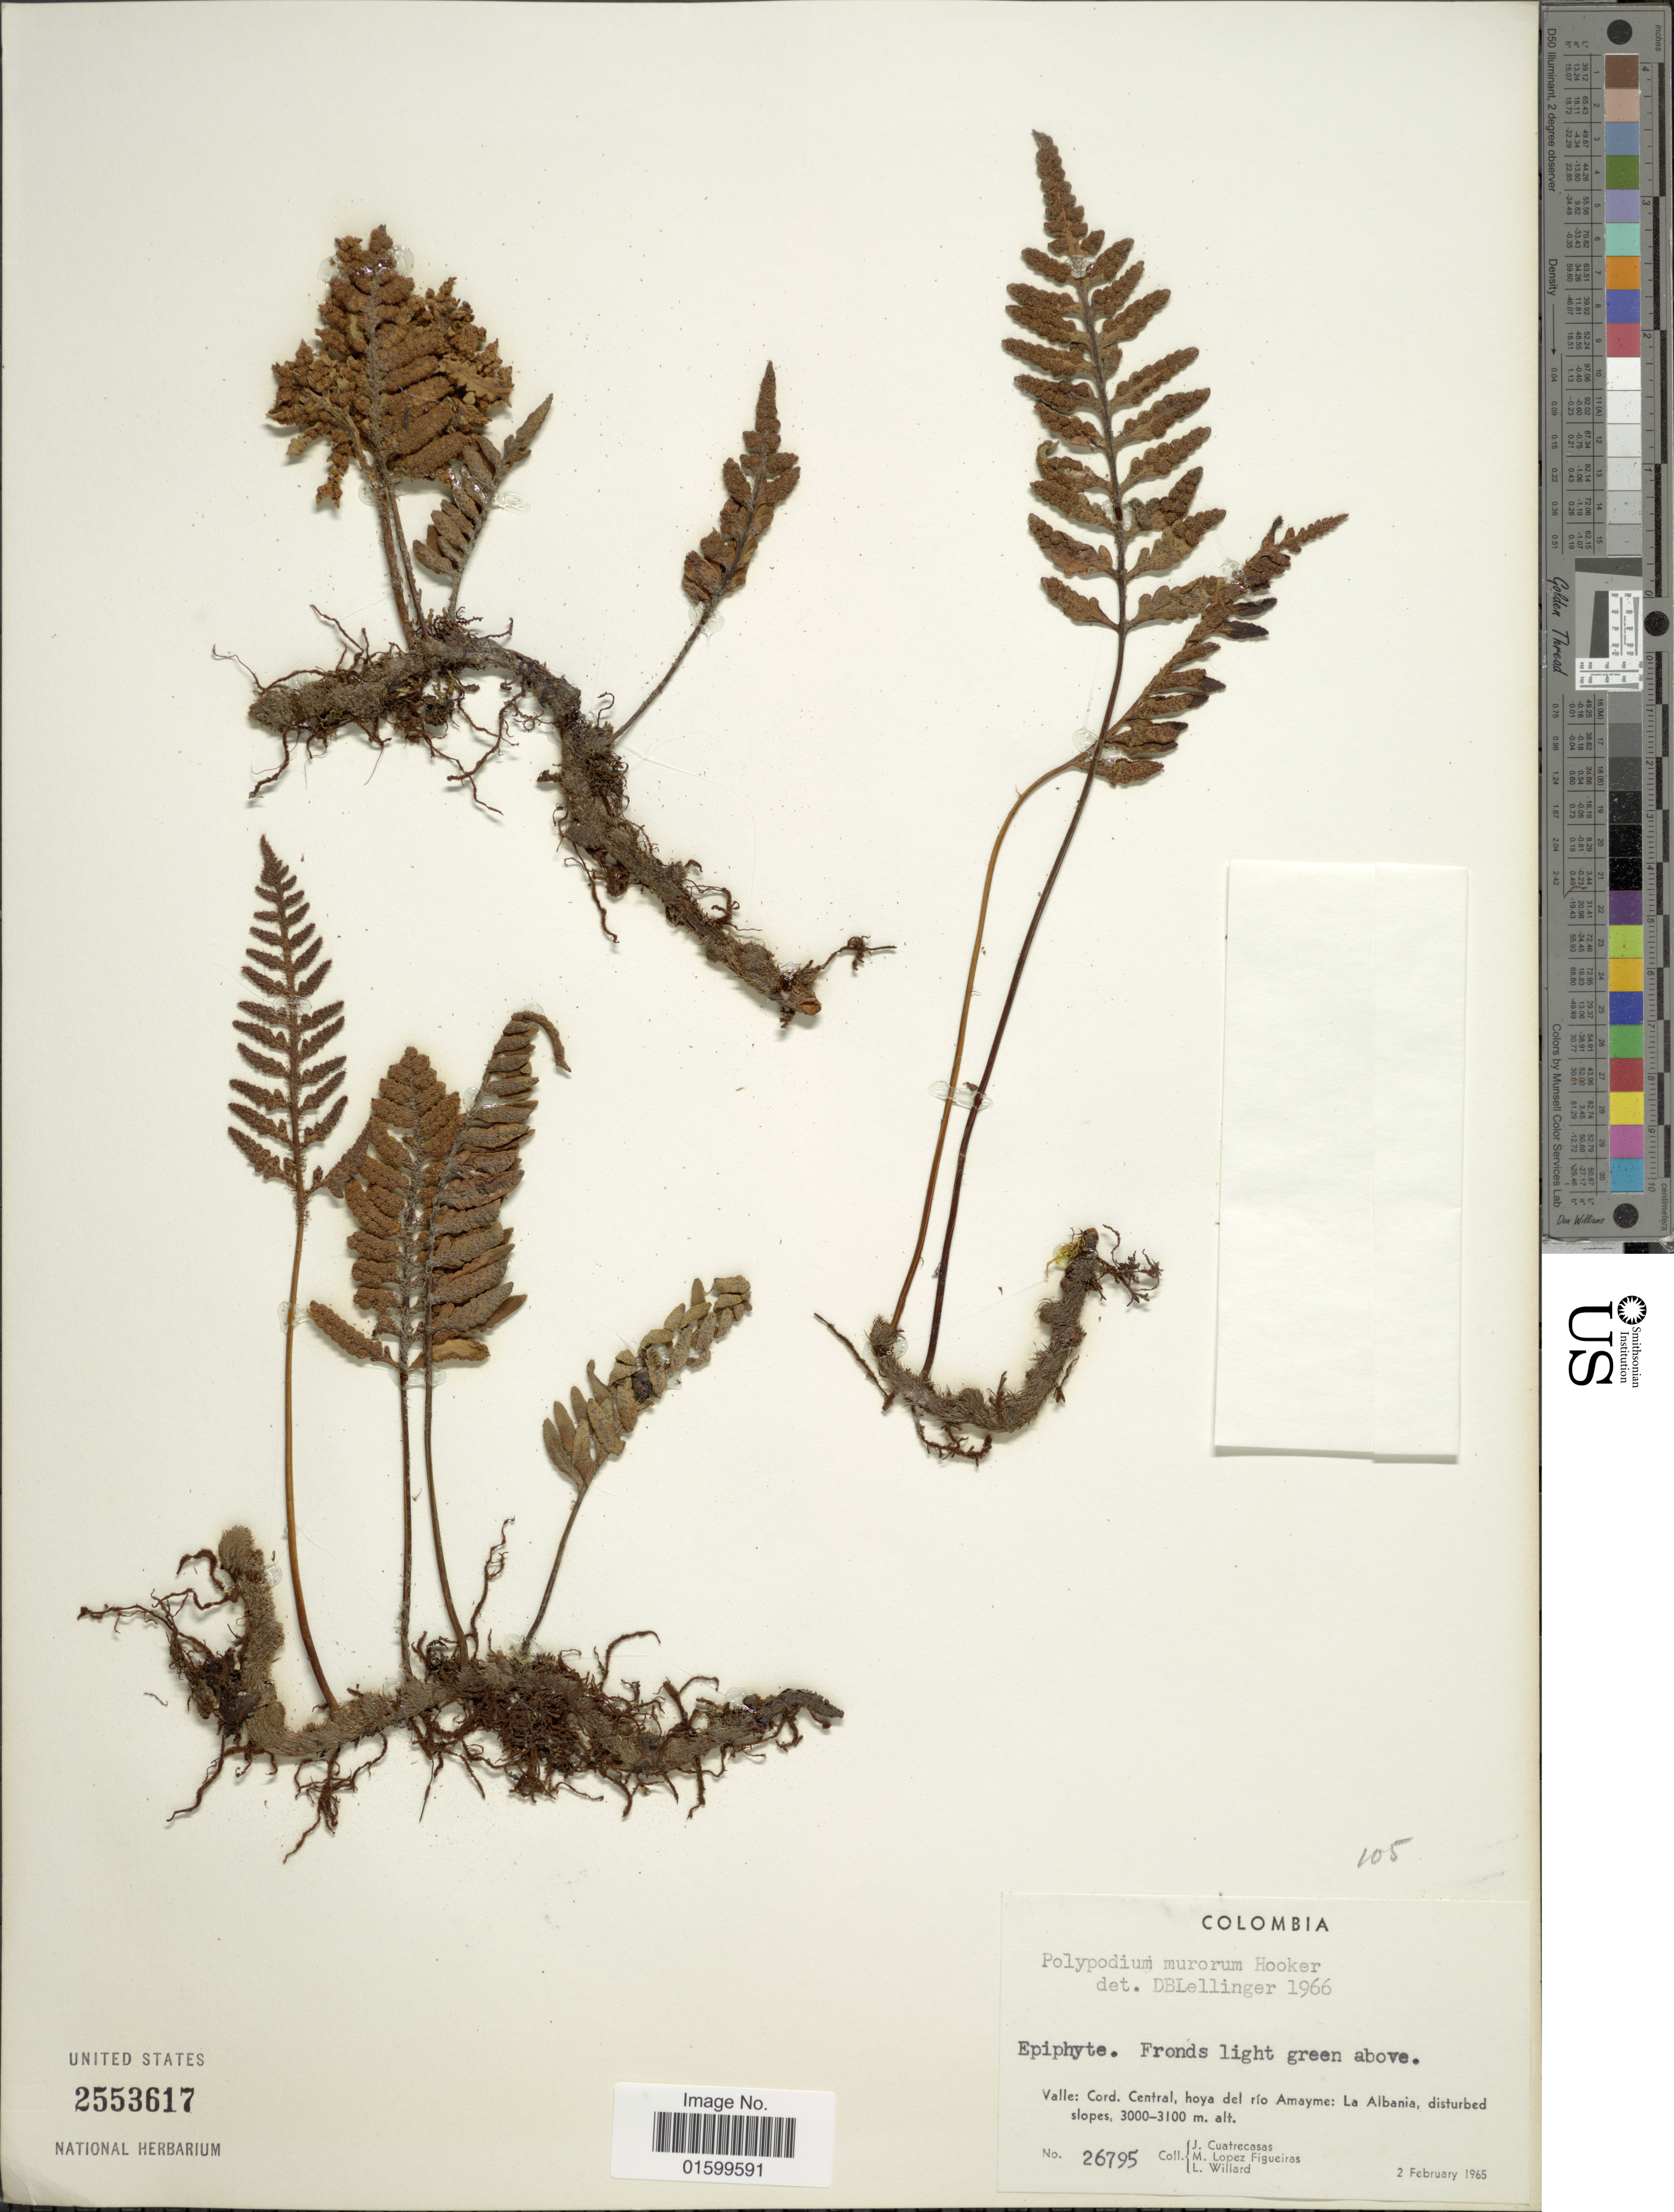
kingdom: Plantae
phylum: Tracheophyta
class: Polypodiopsida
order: Polypodiales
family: Polypodiaceae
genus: Pleopeltis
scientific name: Pleopeltis murorum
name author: (Hook.) A.R. Sm. & Tejero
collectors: J. Cuatrecasas, M. López Figueiras & L. Willard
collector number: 26795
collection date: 1965-02-02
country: Colombia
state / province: Valle del Cauca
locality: Valle: Cord. Central, hoya del rio Amayme: La Albania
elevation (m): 3000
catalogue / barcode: US 2553617